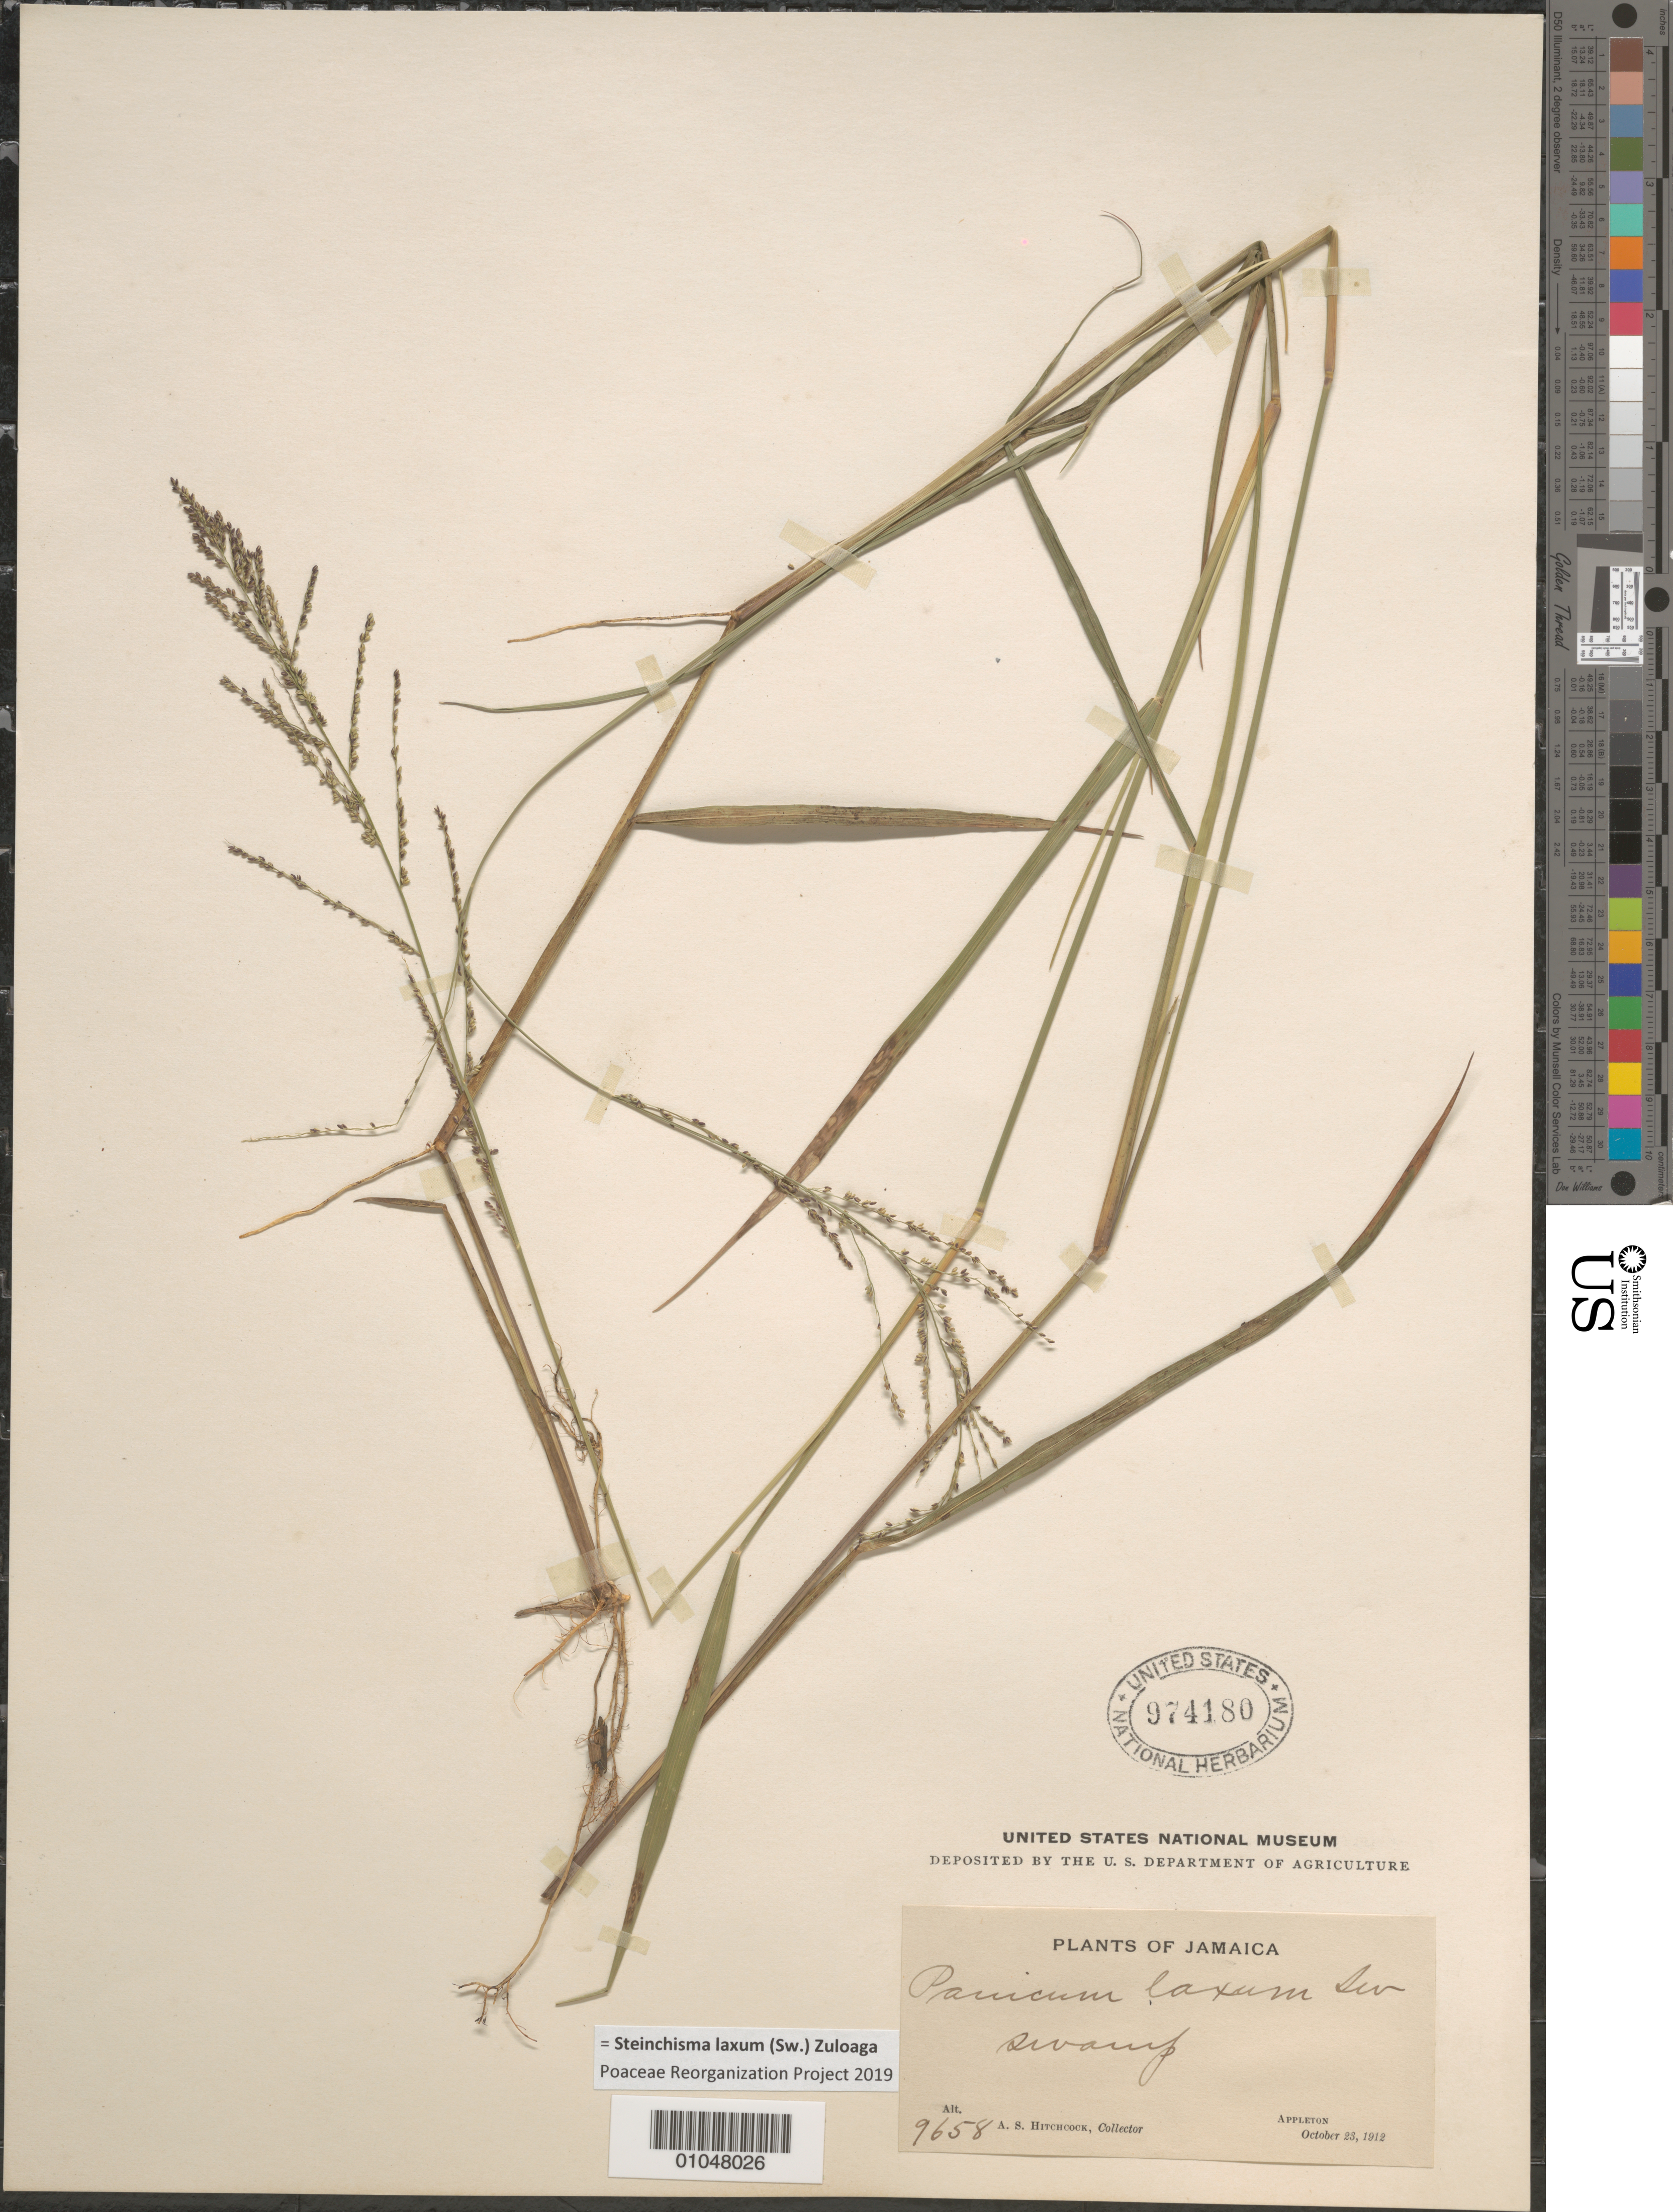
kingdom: Plantae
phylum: Tracheophyta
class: Liliopsida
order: Poales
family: Poaceae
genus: Panicum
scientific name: Panicum laxum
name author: Sw.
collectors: A. S. Hitchcock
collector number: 9658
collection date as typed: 23 Oct 1912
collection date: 1912-10-23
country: Jamaica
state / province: Trelawny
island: Jamaica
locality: Appleton, swamp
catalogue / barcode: US 974180